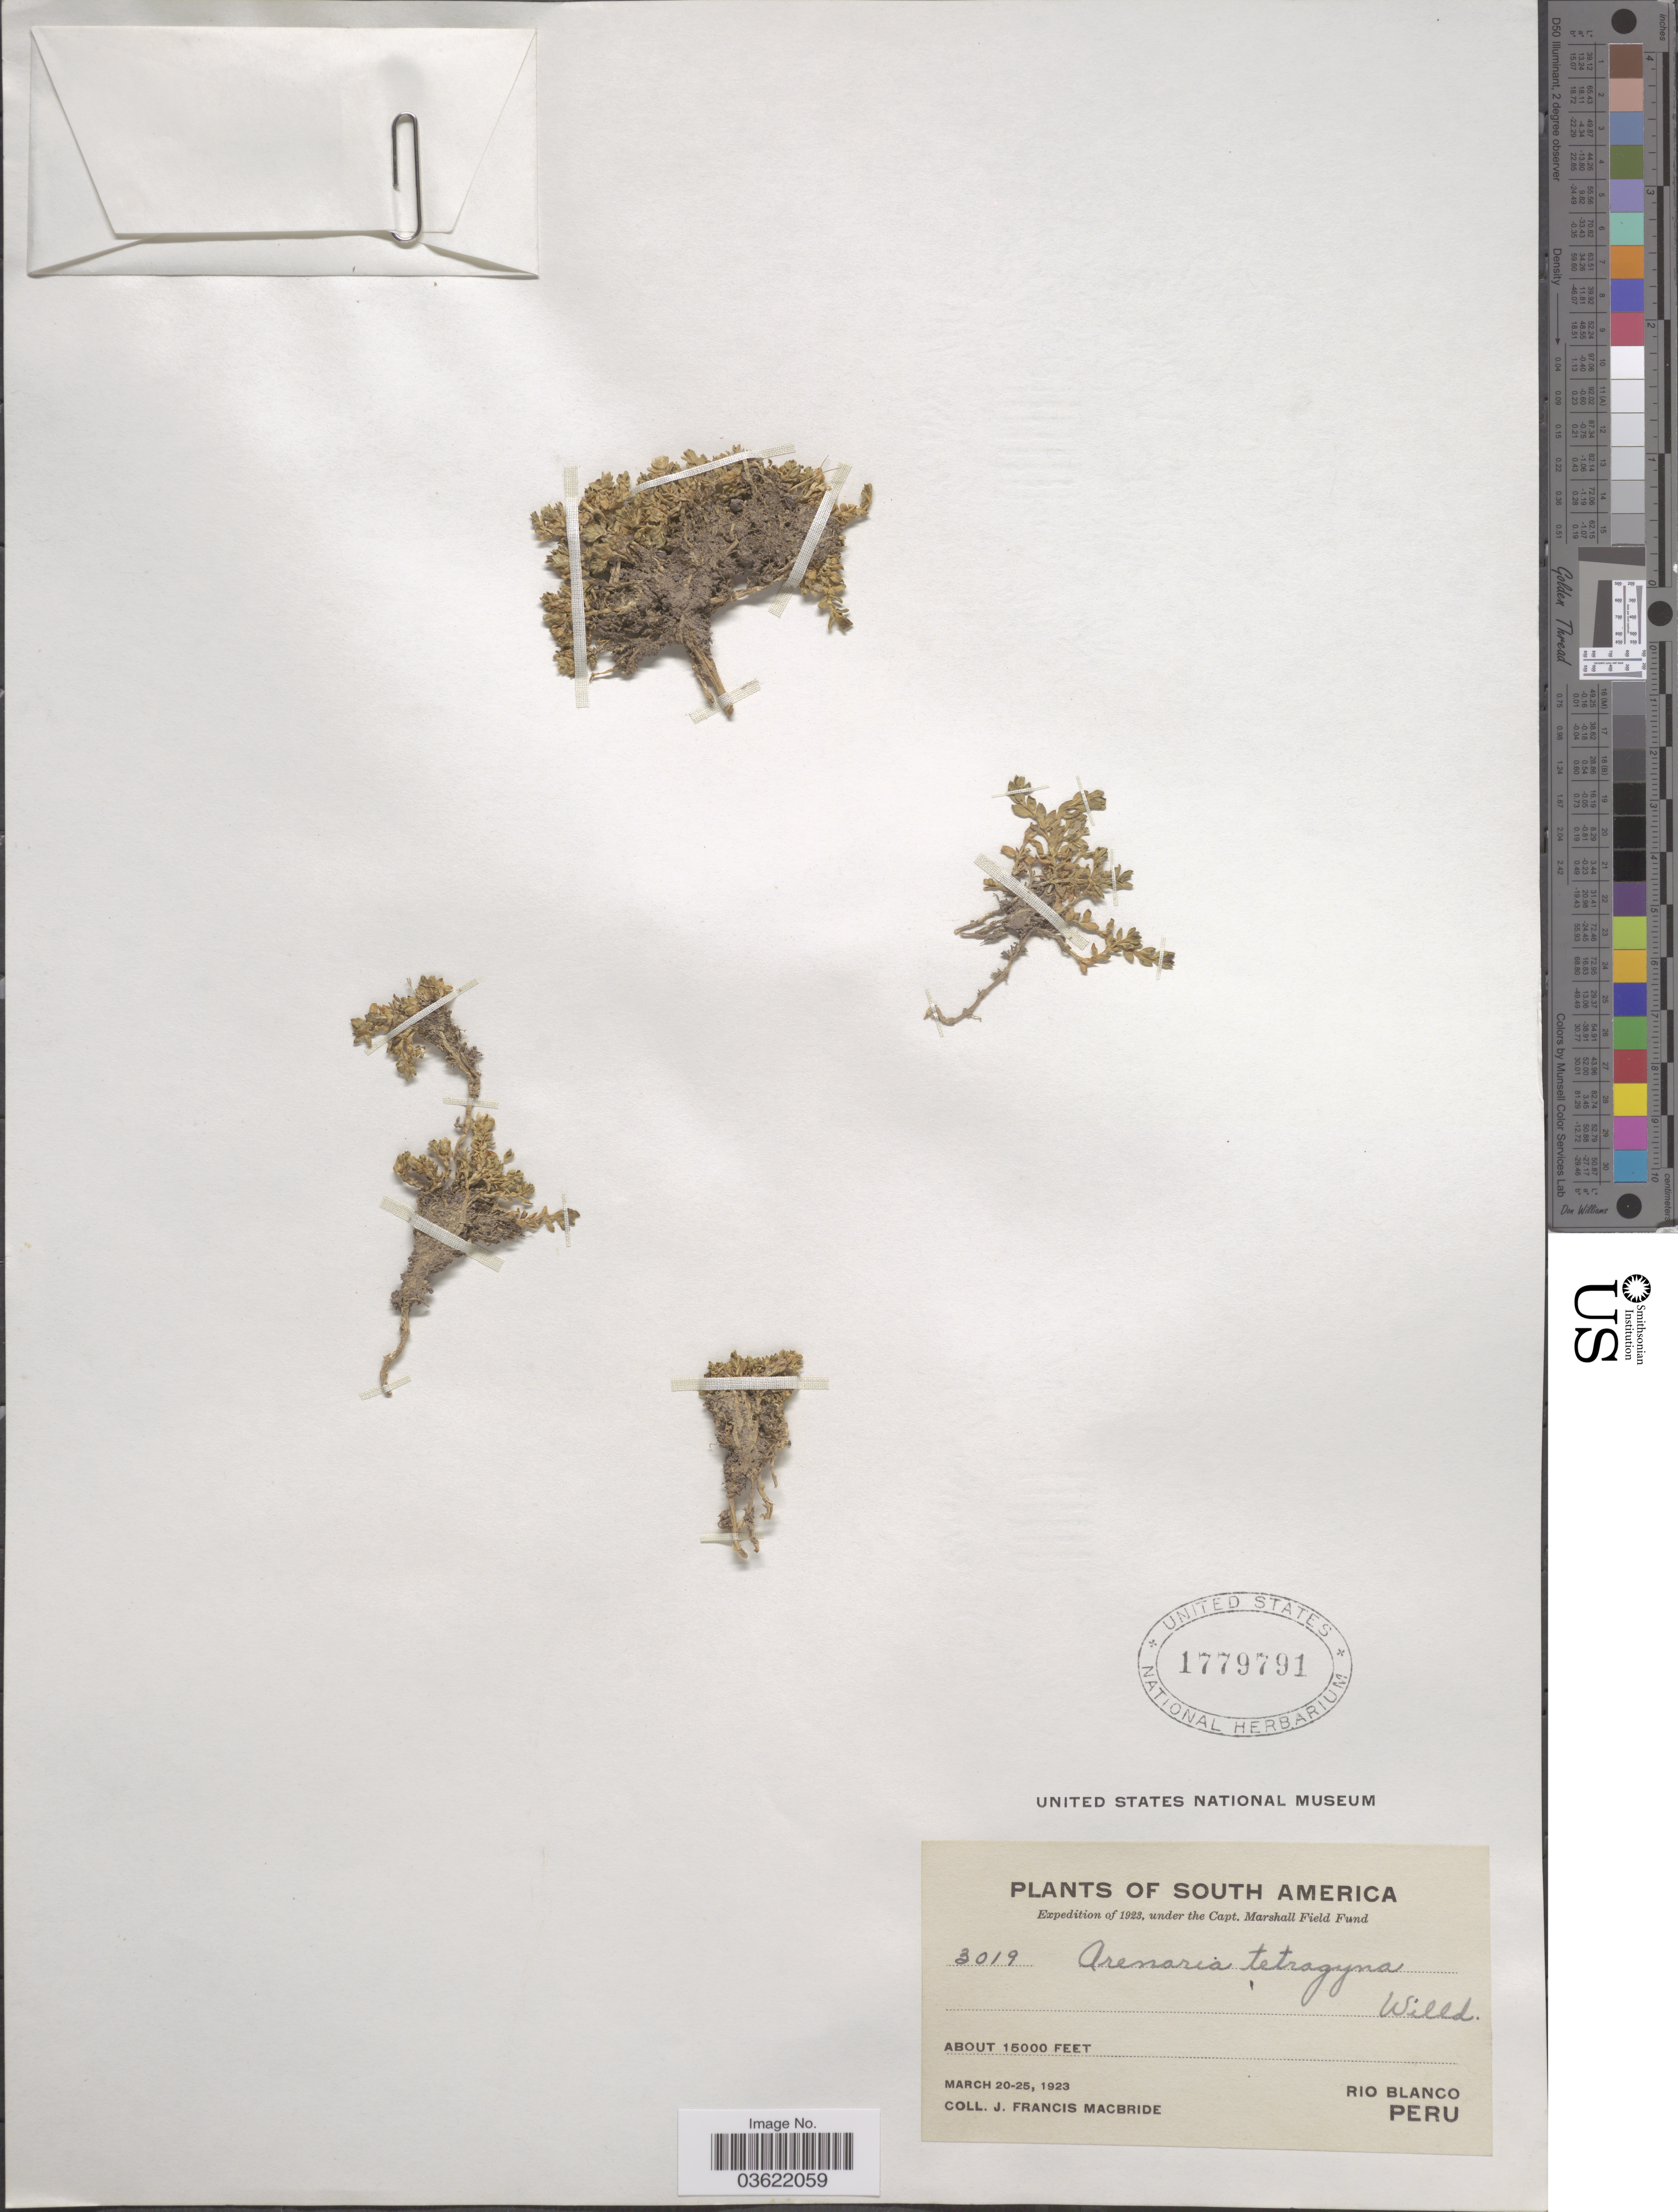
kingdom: Plantae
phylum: Tracheophyta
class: Magnoliopsida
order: Caryophyllales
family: Caryophyllaceae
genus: Arenaria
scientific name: Arenaria tetragyna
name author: Willd. ex D.F.K. Schltdl.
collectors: J. F. Macbride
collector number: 3019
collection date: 1923-03-20/1923-03-25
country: Peru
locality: Rio Blanco.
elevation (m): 4572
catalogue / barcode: US 1779791